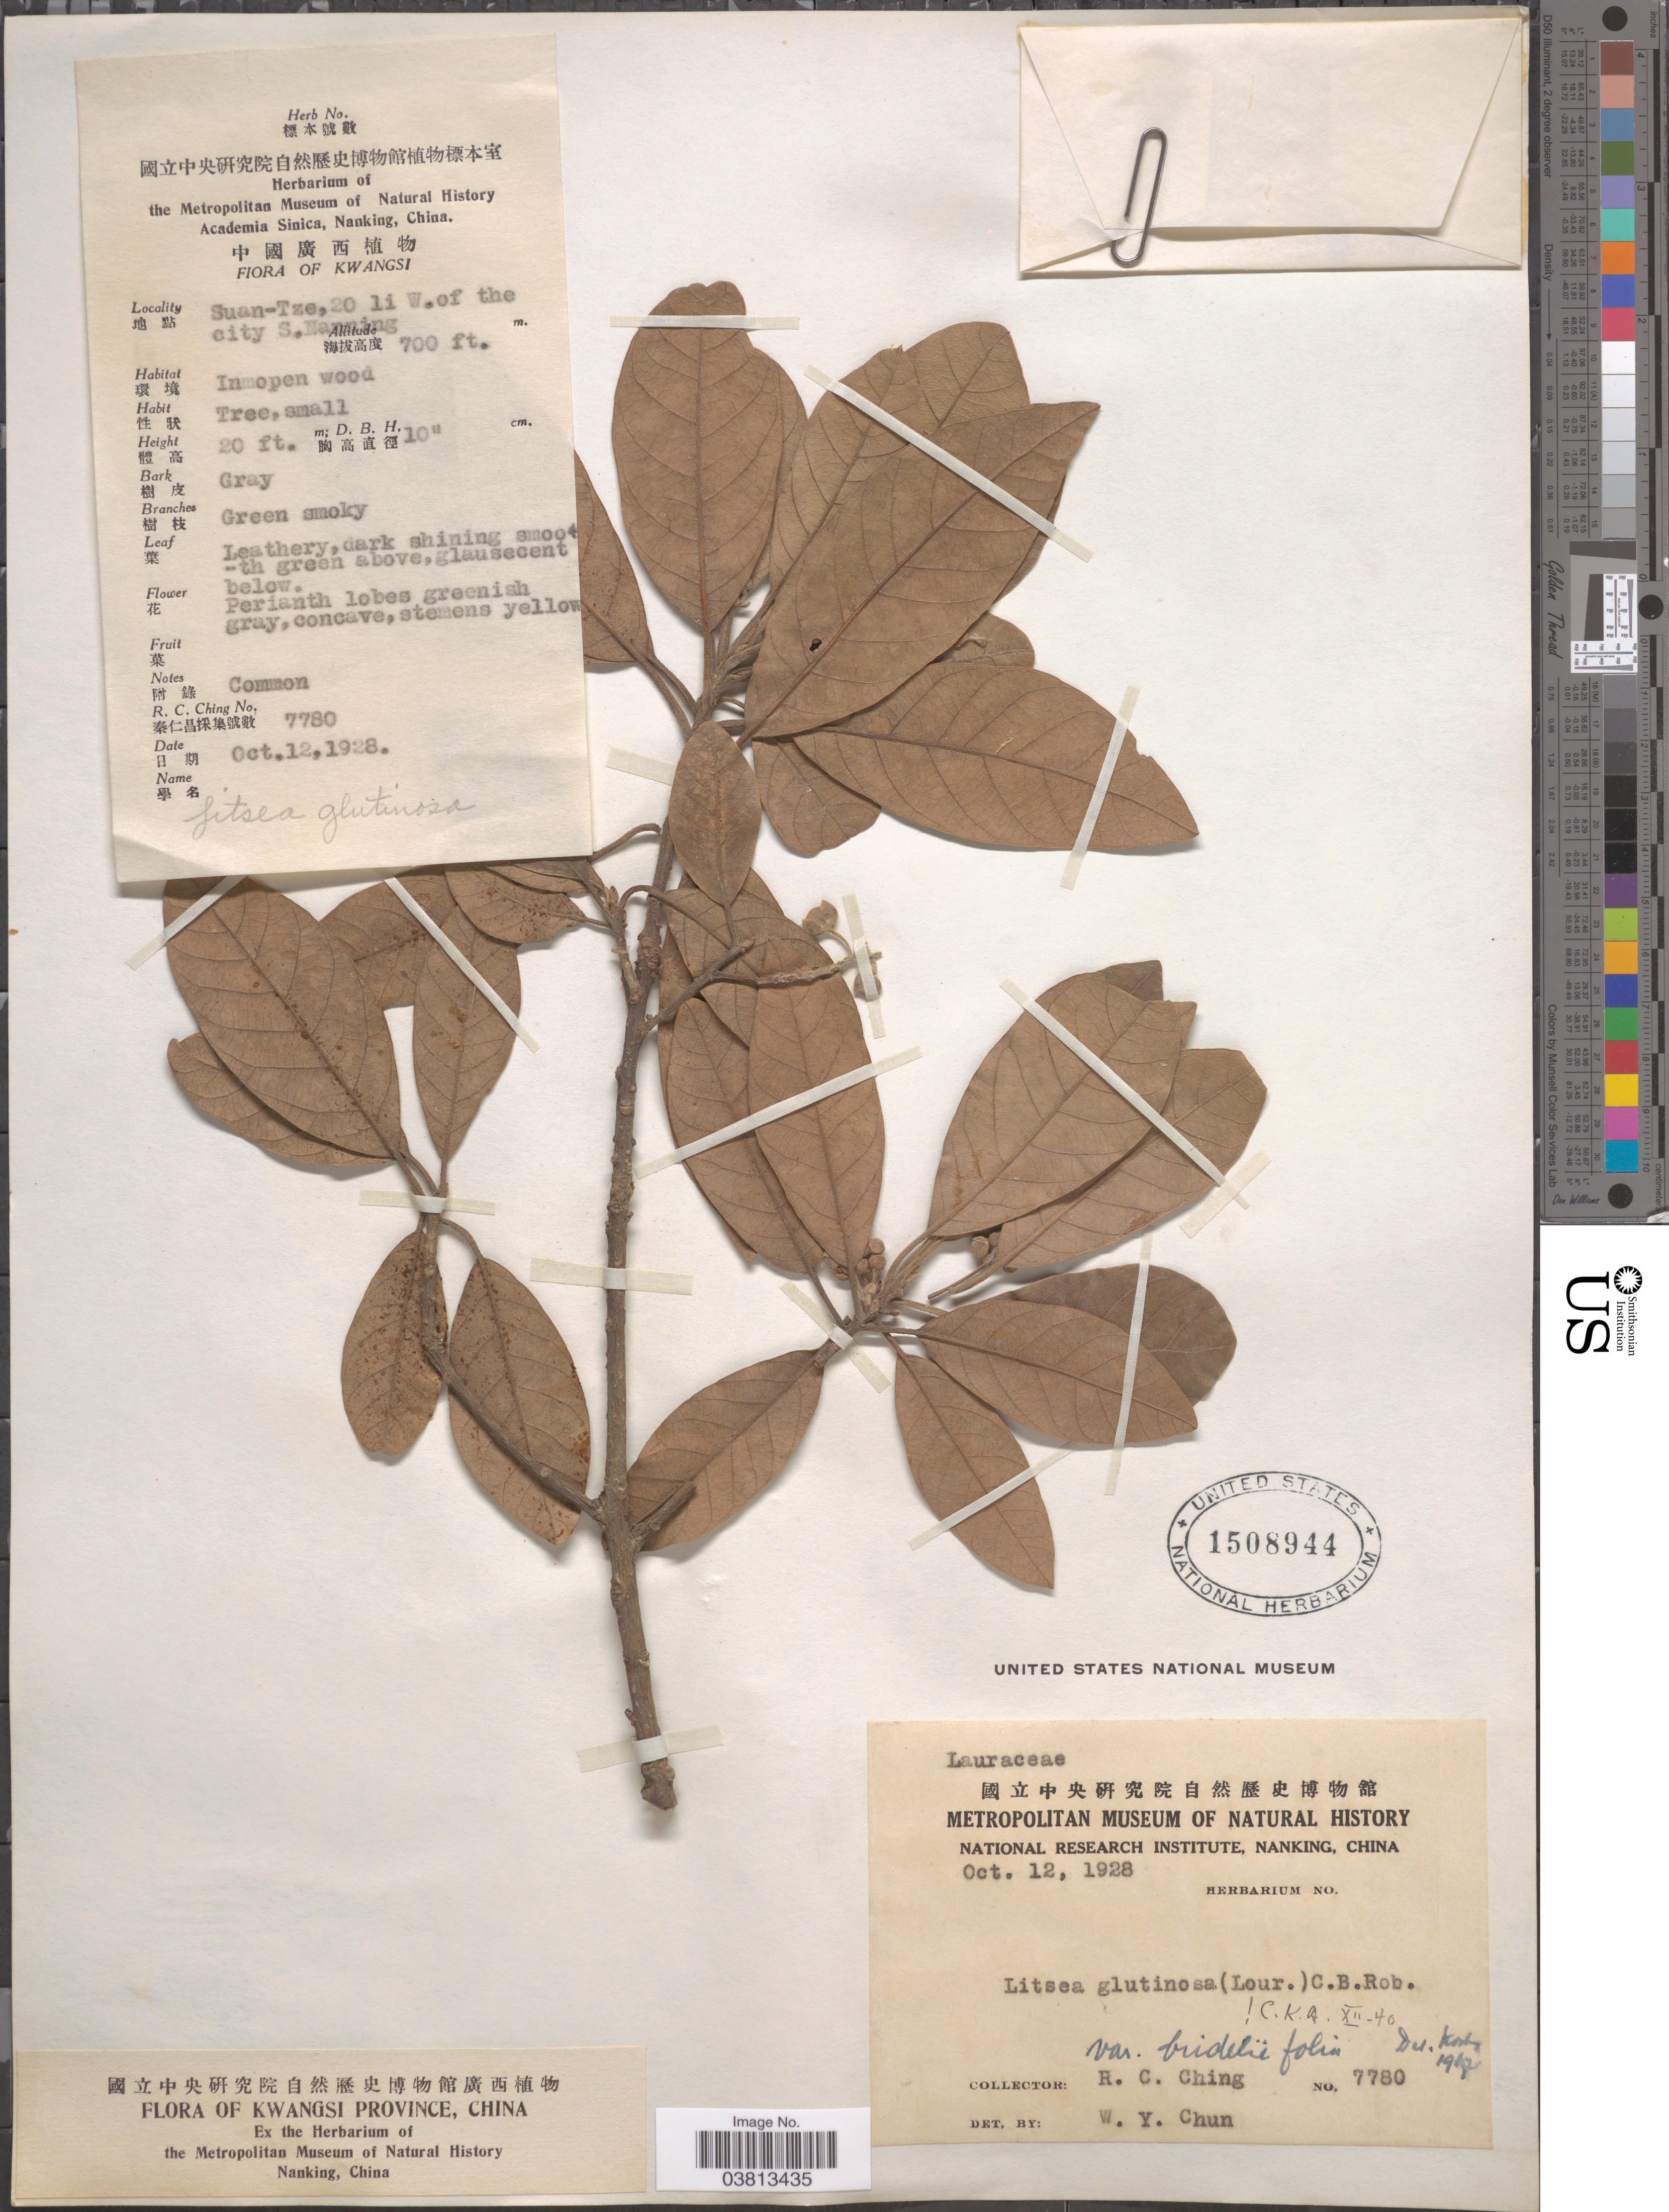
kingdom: Plantae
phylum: Tracheophyta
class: Magnoliopsida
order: Laurales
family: Lauraceae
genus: Litsea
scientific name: Litsea glutinosa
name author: (Lour.) C.B. Rob.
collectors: R. C. Ching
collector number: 7780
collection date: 1928-10-12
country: China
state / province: Guangxi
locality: Kwangsi Province. Kwangsi. Suan-Tze, 20 li W. of the city S. Nanning.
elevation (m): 213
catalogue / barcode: US 1508944